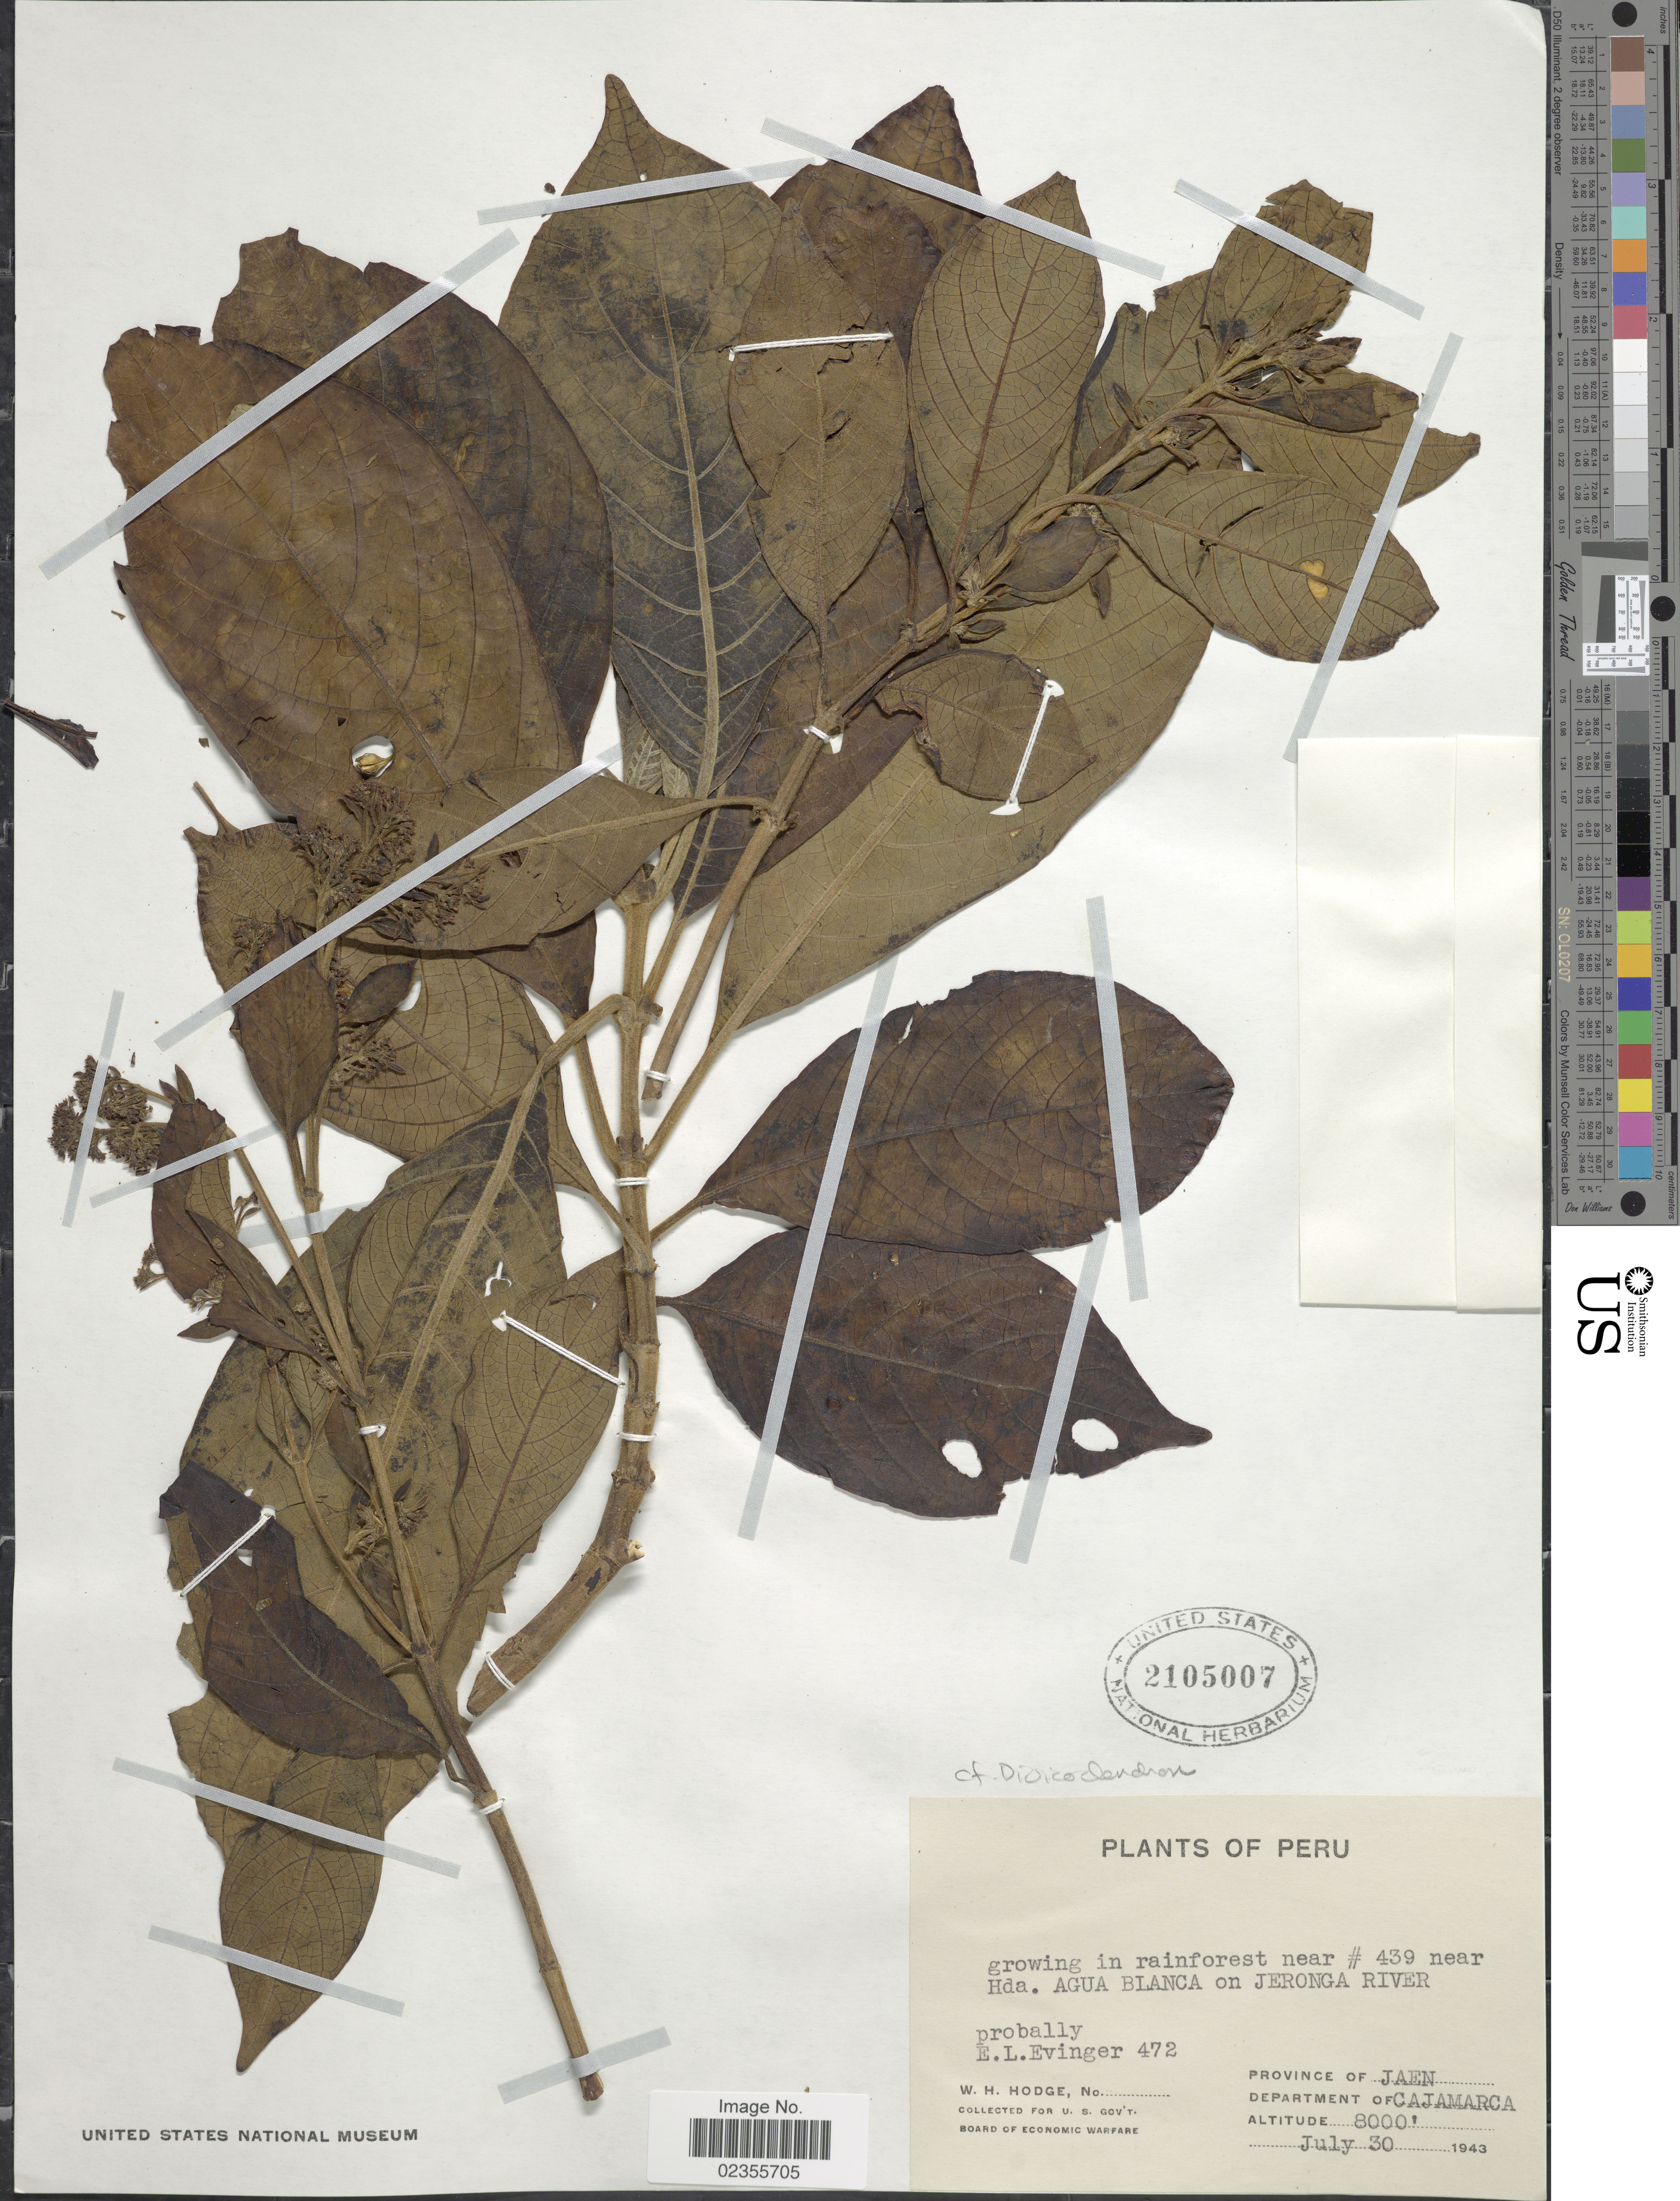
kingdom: Plantae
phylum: Tracheophyta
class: Magnoliopsida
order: Gentianales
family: Rubiaceae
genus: Dioicodendron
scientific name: Dioicodendron dioicum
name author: (K. Schum. & Krause) Steyerm.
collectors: E. Evinger & W. Hodge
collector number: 472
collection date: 1943-07-30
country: Peru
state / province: Cajamarca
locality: In rainforest near Hda. Agua Blanca on Jeronga River, Province of Jaen.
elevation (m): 2438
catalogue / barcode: US 2105007